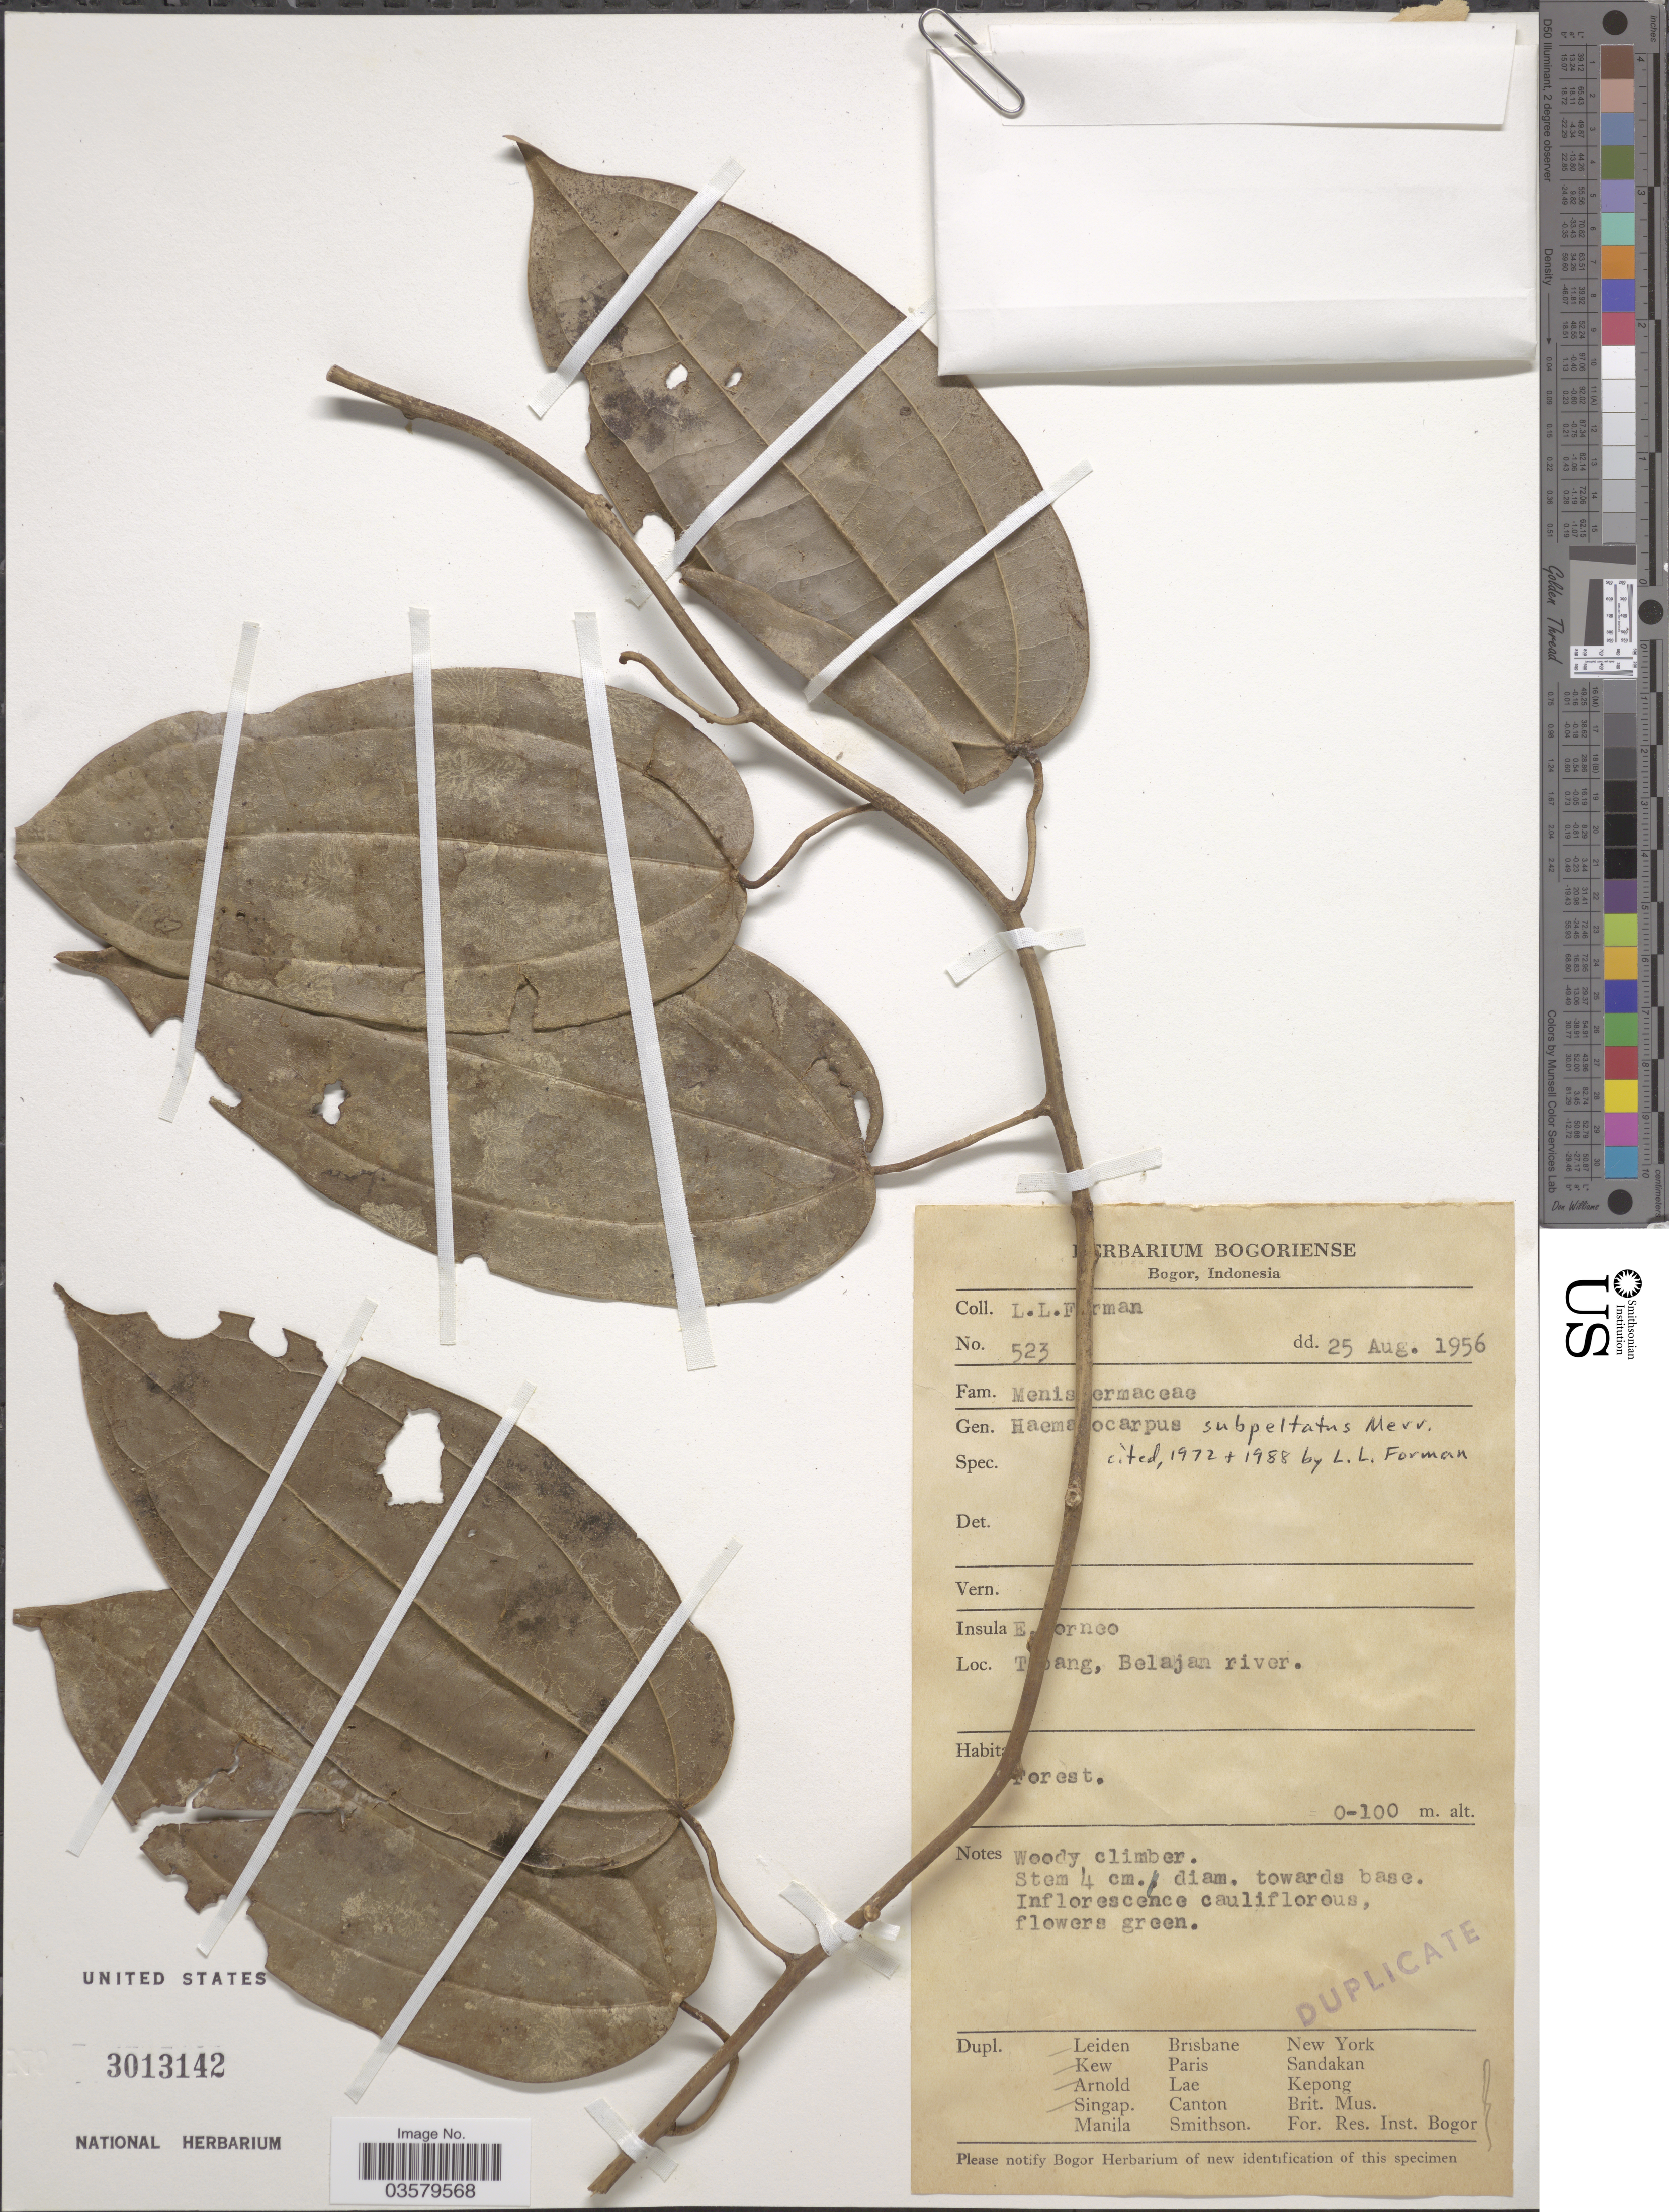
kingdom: Plantae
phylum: Tracheophyta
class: Magnoliopsida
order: Ranunculales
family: Menispermaceae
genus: Haematocarpus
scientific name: Haematocarpus subpeltatus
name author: Merr.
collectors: L. Forman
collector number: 523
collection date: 1956-08-25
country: Indonesia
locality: Insula E. [illegible text]orneo. T[illegible text]ang, Belajan river.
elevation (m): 0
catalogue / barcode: US 3013142